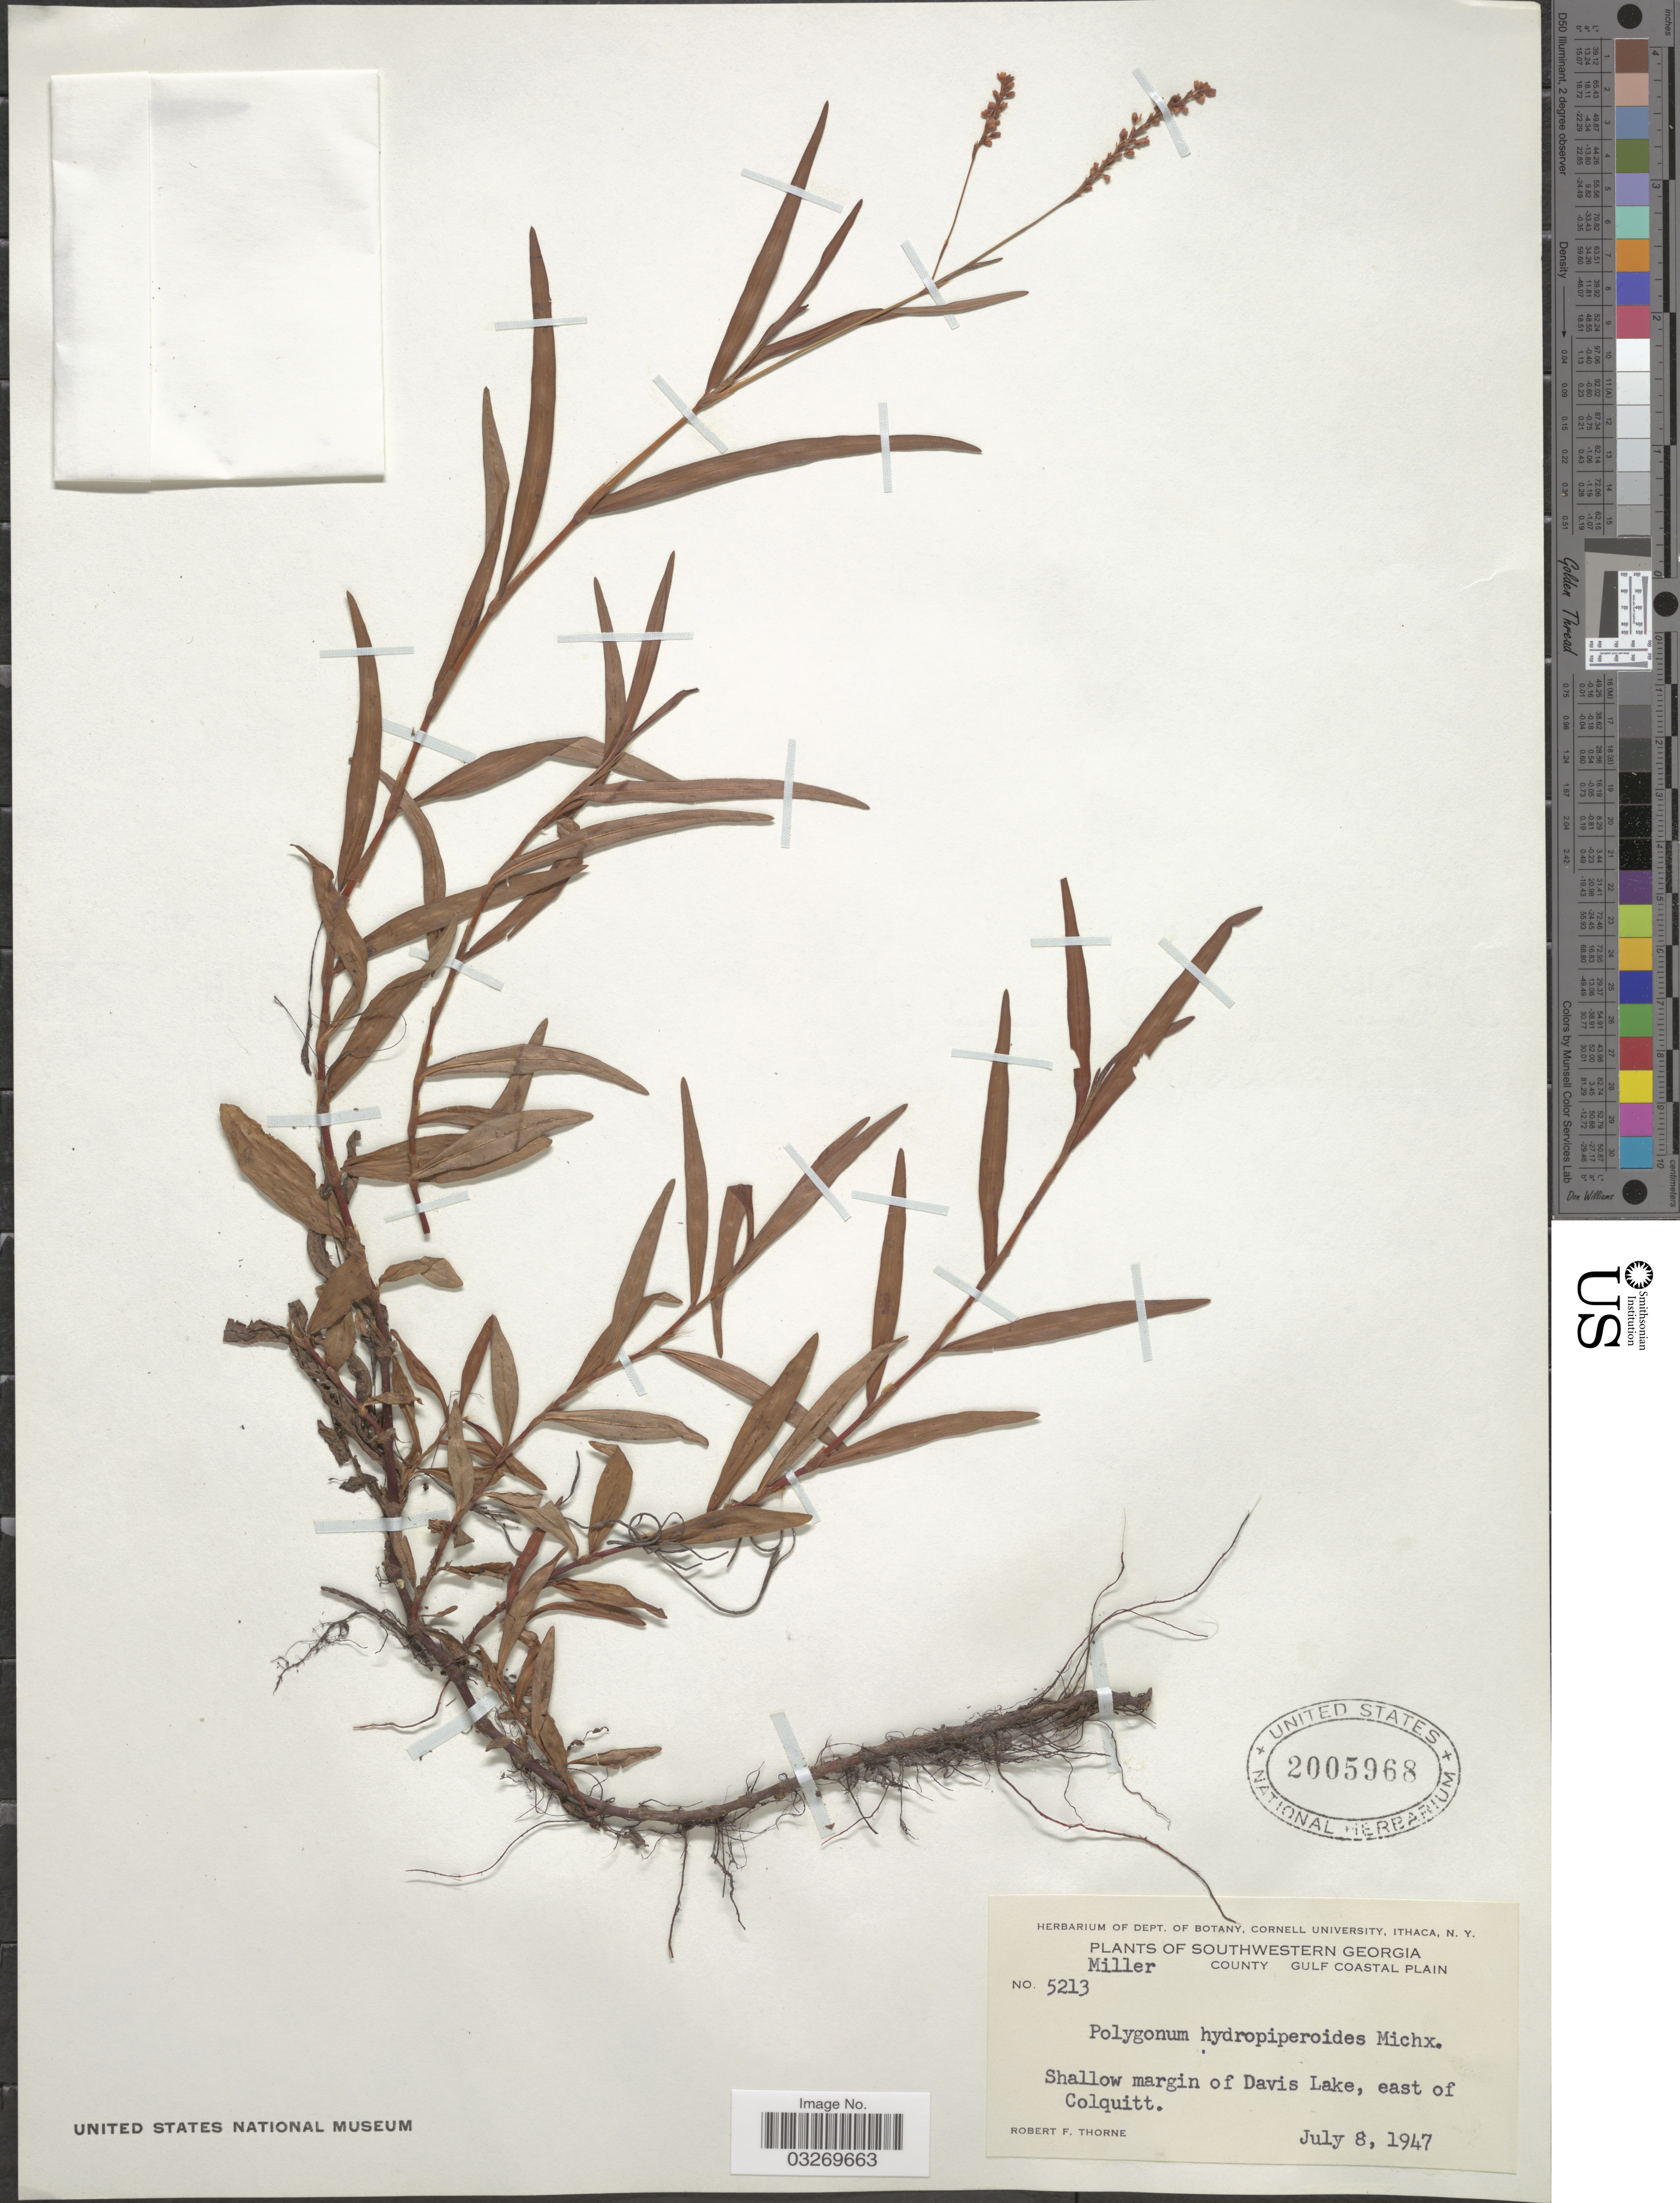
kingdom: Plantae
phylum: Tracheophyta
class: Magnoliopsida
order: Caryophyllales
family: Polygonaceae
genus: Polygonum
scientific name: Polygonum hydropiperoides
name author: Michx.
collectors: R. F. Thorne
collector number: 5213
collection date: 1947-07-08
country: United States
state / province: Georgia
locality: Southwestern Georgia, Miller County, Gulf Coastal Plain, Shallow margin of Davis Lake, east of Colquitt.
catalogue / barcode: US 2005968